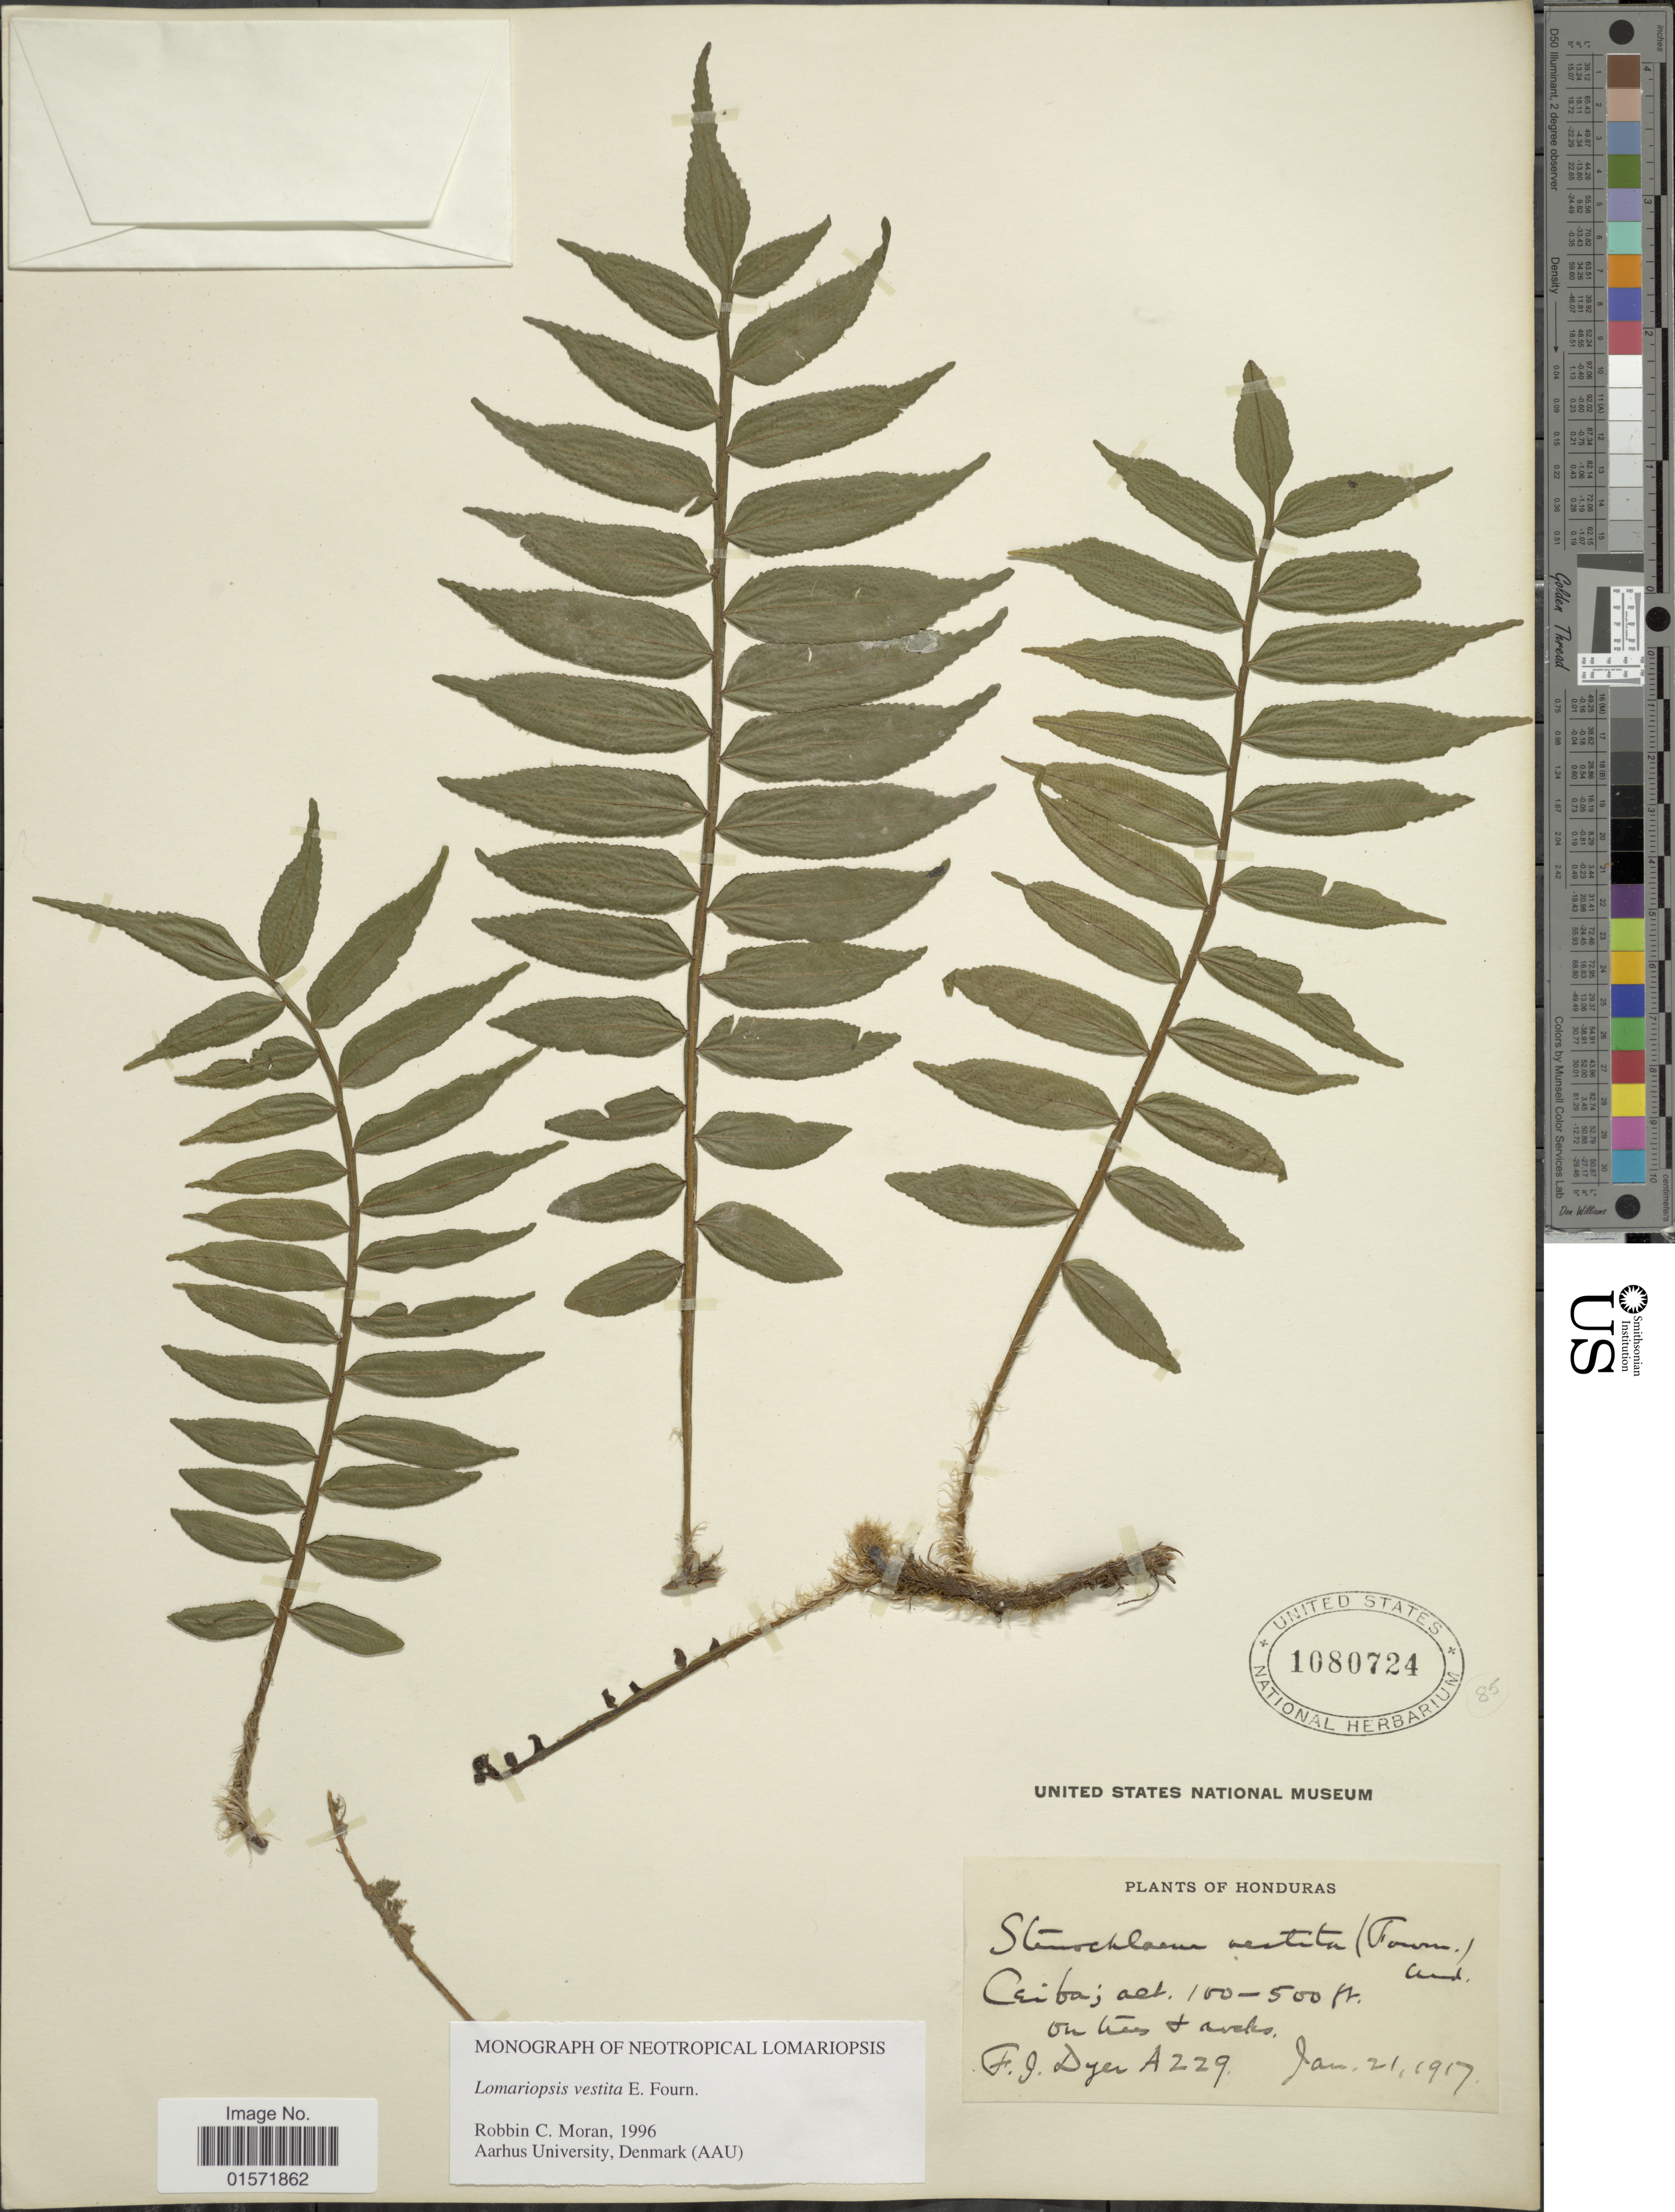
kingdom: Plantae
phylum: Tracheophyta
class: Polypodiopsida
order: Polypodiales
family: Lomariopsidaceae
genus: Lomariopsis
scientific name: Lomariopsis vestita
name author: E. Fourn.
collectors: F. J. Dyer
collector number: A229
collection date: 1917-01-21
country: Honduras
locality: Ceiba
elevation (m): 30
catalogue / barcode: US 1080724